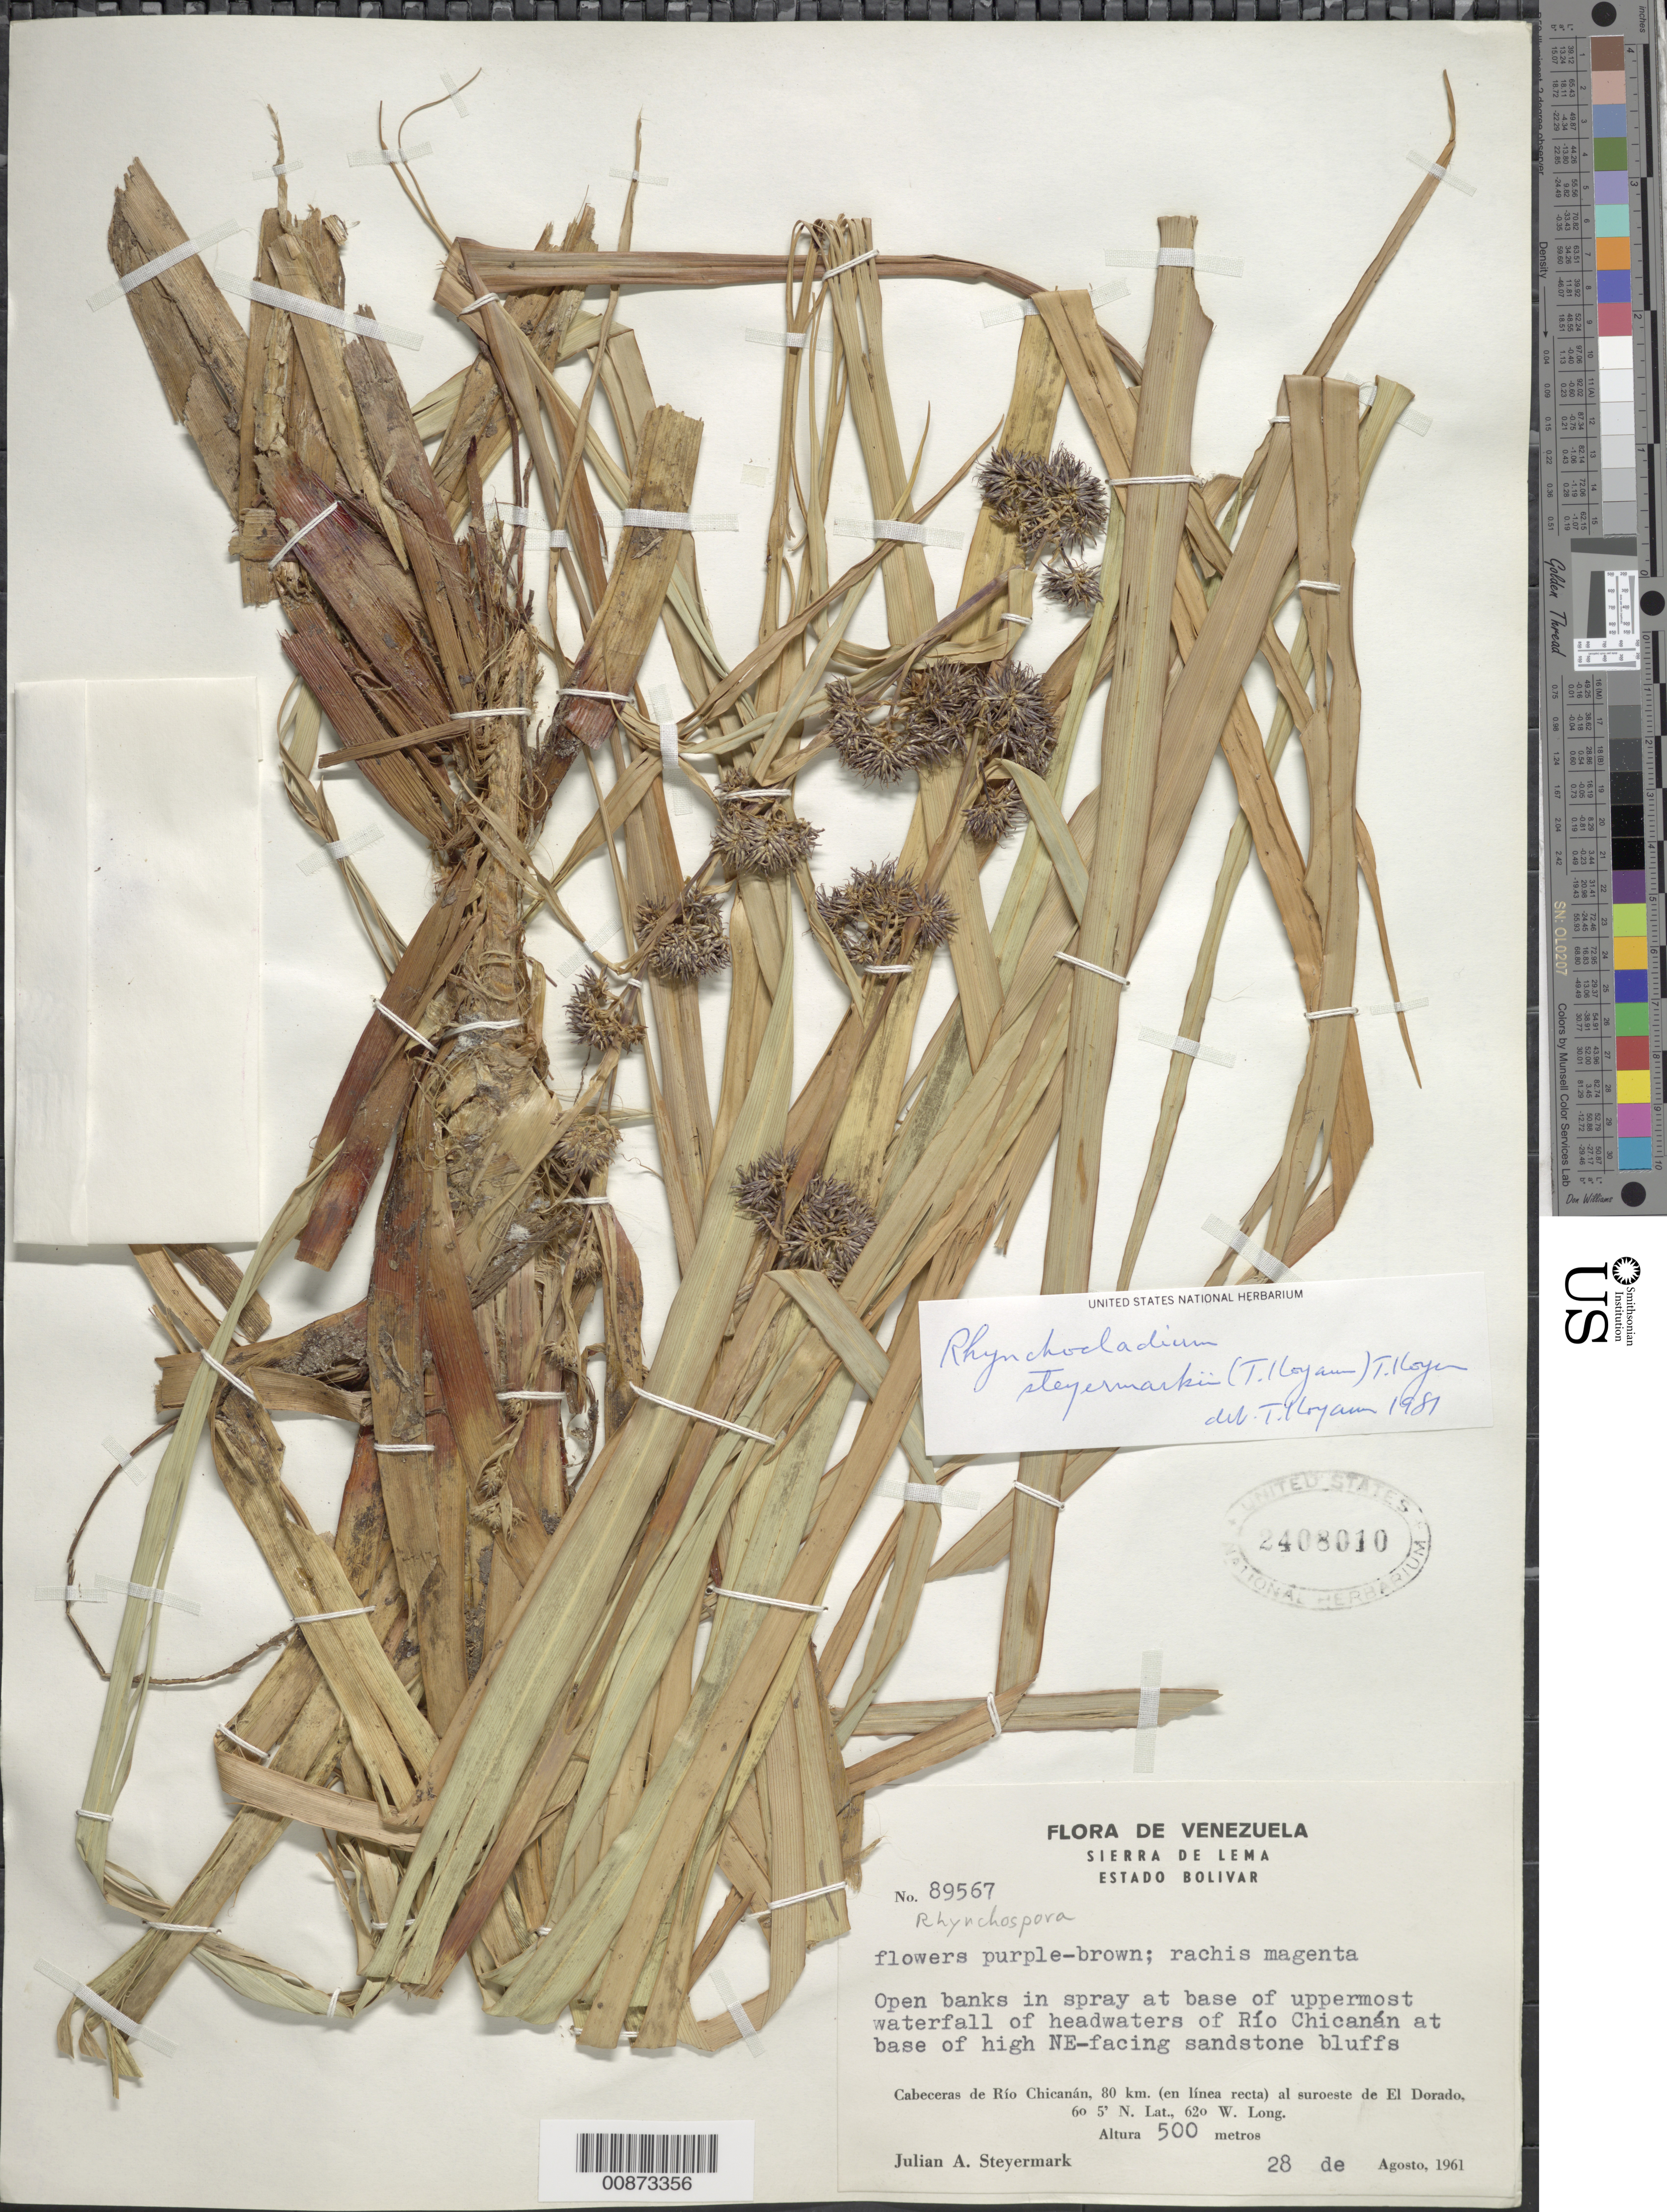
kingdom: Plantae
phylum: Tracheophyta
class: Liliopsida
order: Poales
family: Cyperaceae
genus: Rhynchocladium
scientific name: Rhynchocladium steyermarkii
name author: (T. Koyama) T. Koyama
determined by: Koyama, Tetsuo M.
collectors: J. Steyermark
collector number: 89567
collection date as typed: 28-Aug-61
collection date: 1961-08-28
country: Venezuela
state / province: Bolívar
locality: Sierra de Lema, Cabeceras de Río Chicanán, 80 km in straight line to SW of El Dorado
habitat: Open banks in spray at base of uppermost waterfall of headwaters of rio; at base of high NE-facing sandstone bluffs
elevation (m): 500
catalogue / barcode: US 2408010